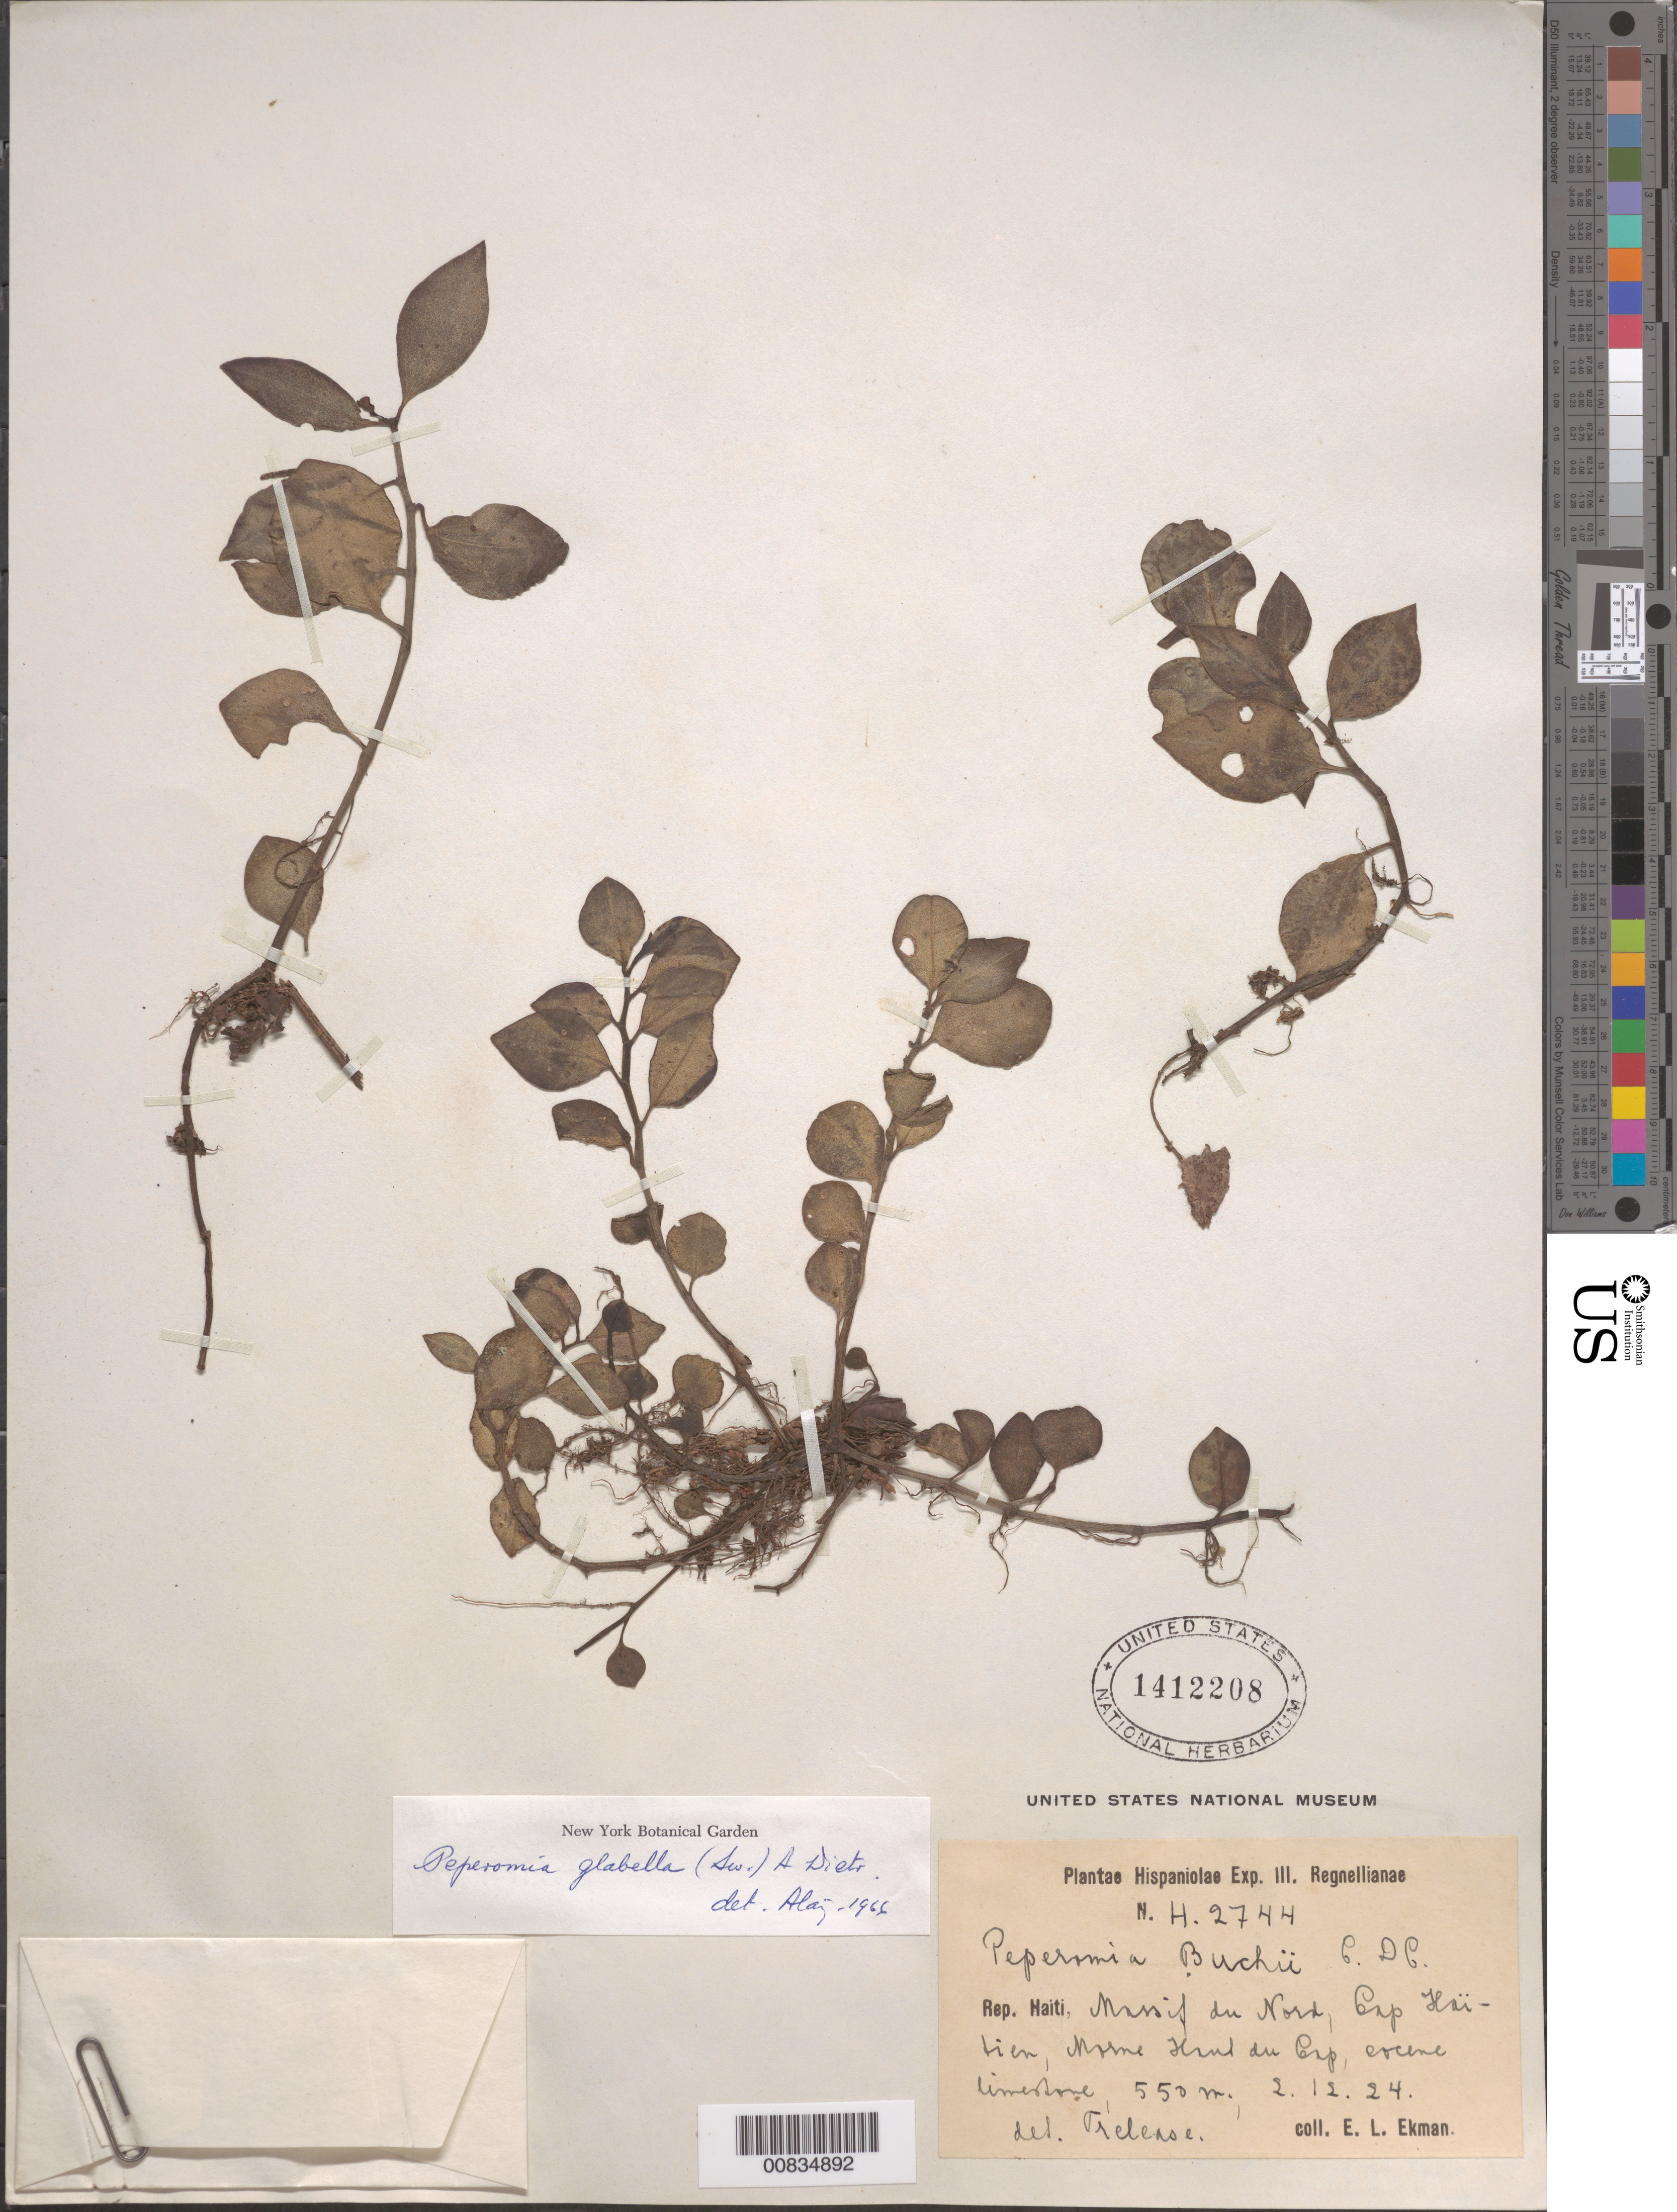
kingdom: Plantae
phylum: Tracheophyta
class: Magnoliopsida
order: Piperales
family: Piperaceae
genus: Peperomia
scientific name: Peperomia glabella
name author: (Sw.) A. Dietr.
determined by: Liogier, Alain H.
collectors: E. L. Ekman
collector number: H 2744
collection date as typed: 02 Dec 1924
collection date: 1924-12-02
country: Haiti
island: Hispaniola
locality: Massif du Nord, Cap Haitien, Haut du Cap.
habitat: Eocene limestone.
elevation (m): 550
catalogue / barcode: US 1412208